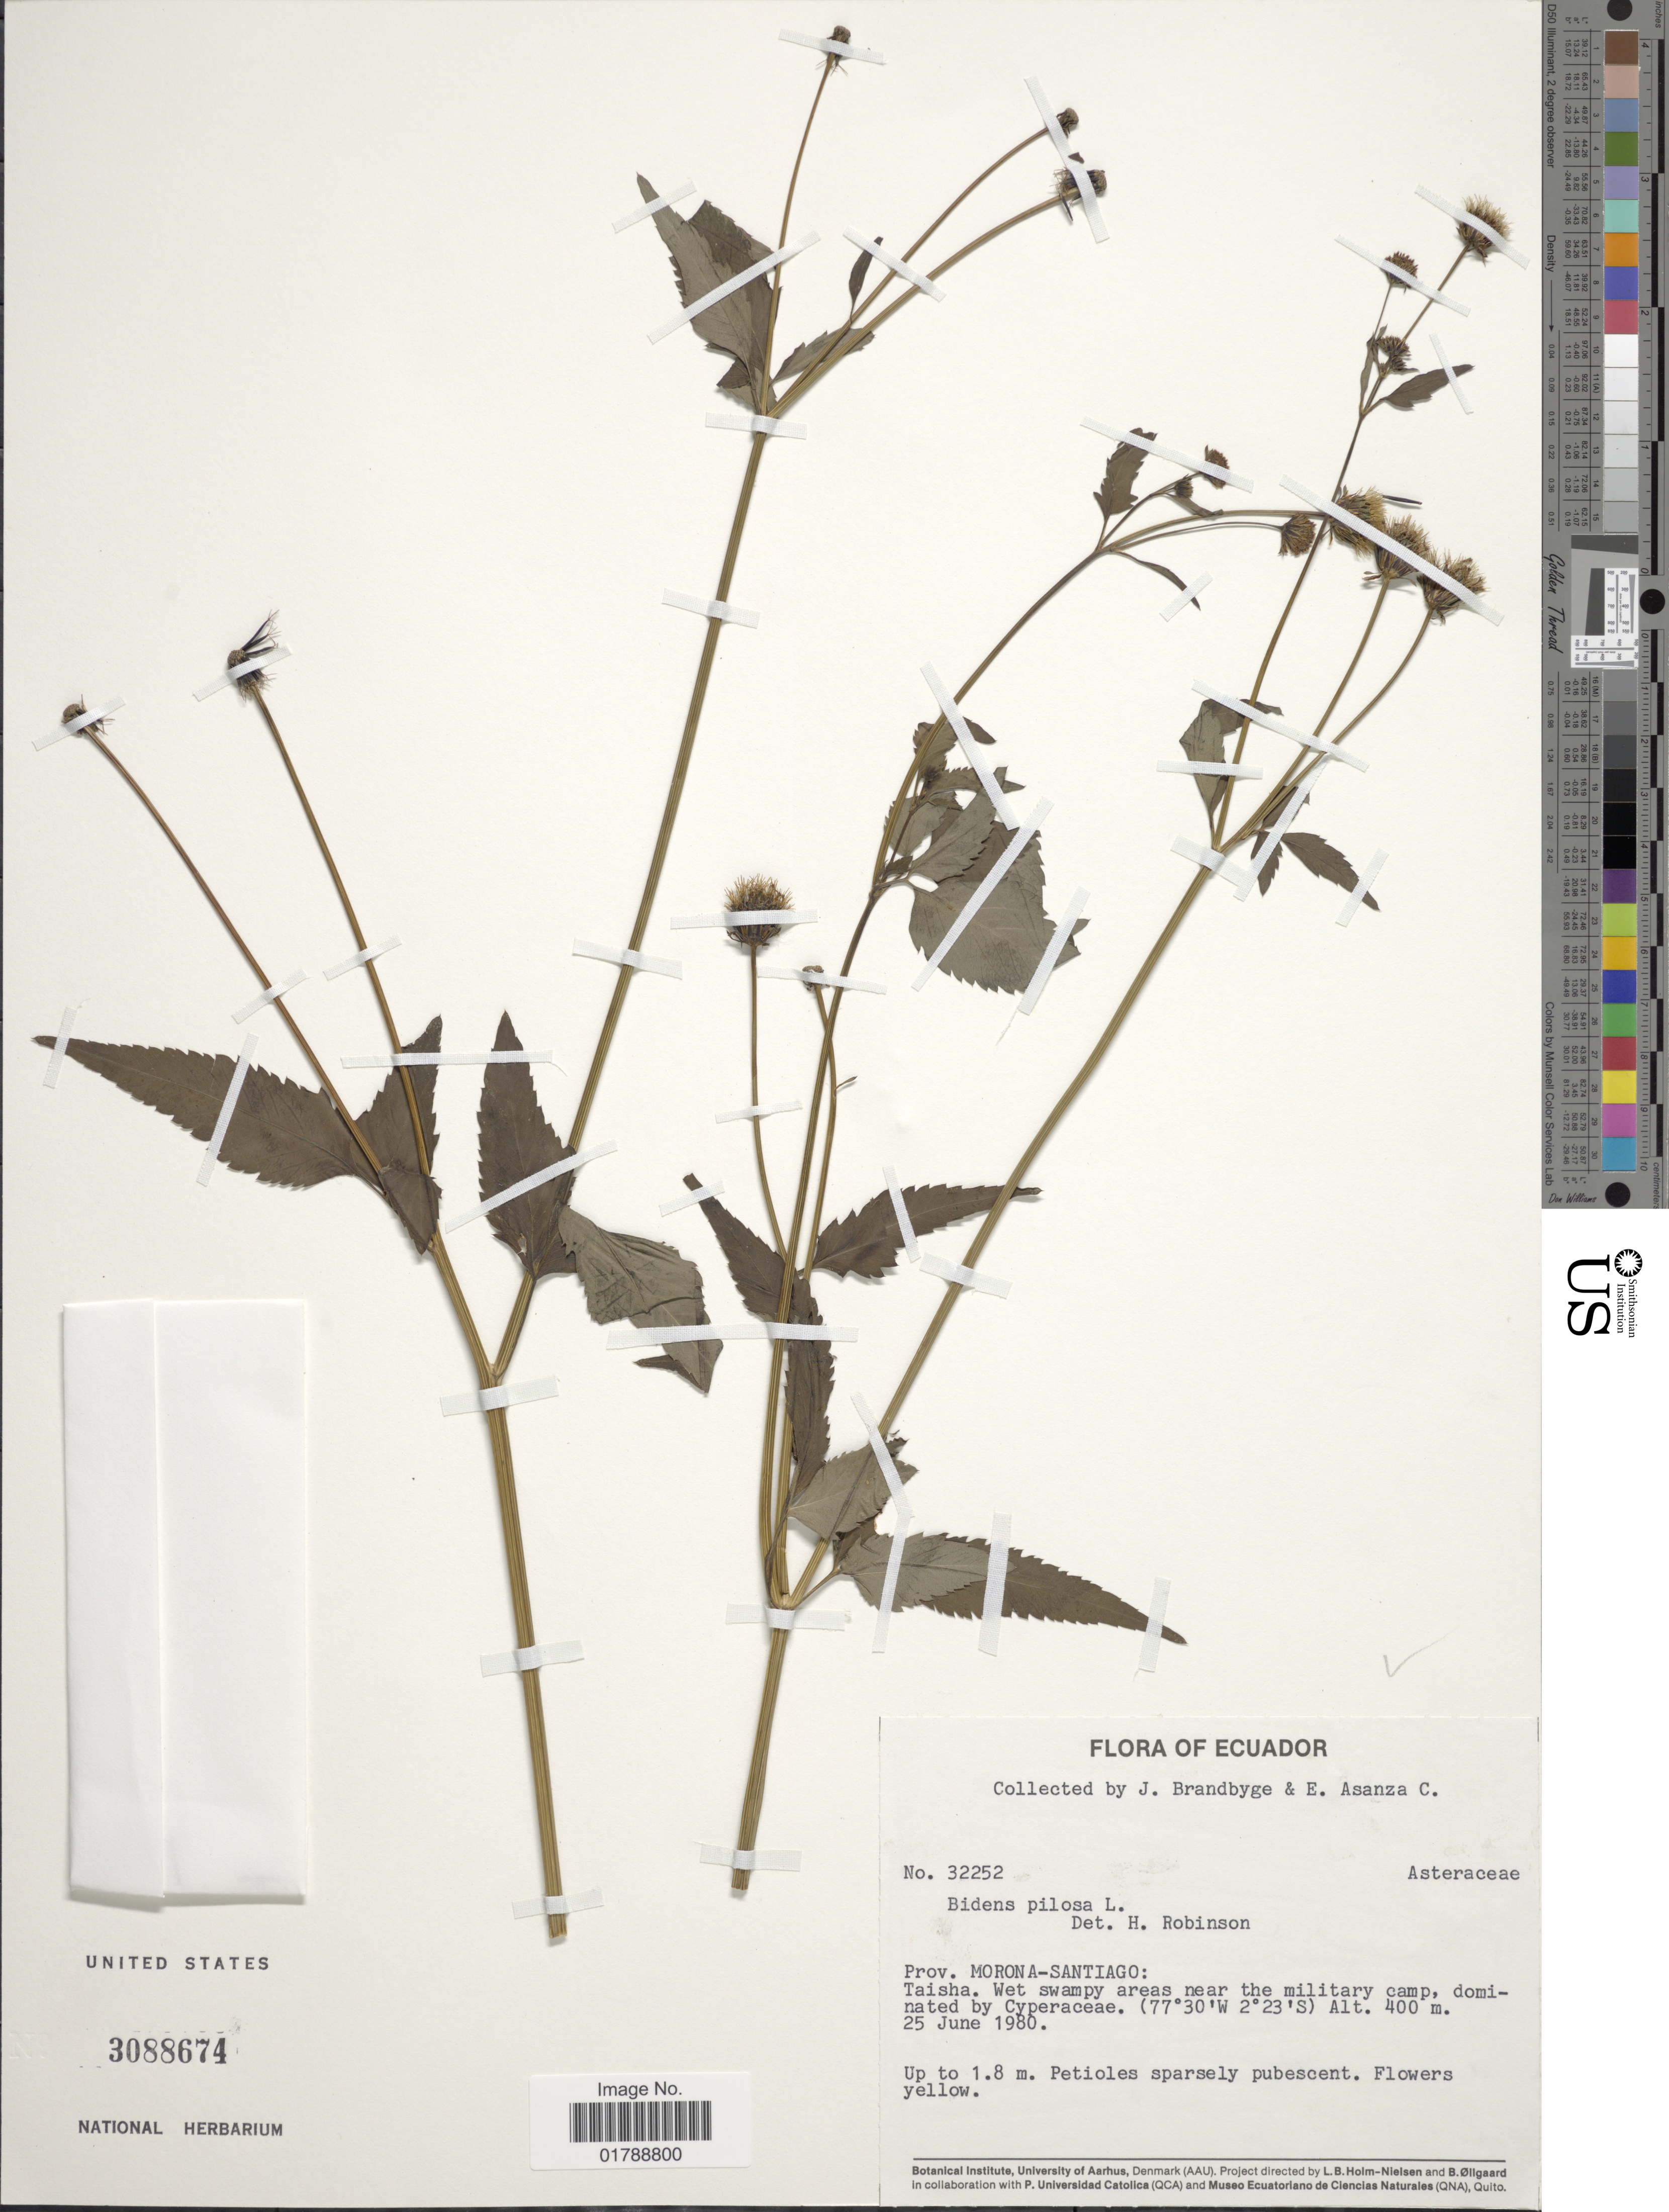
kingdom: Plantae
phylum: Tracheophyta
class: Magnoliopsida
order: Asterales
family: Asteraceae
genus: Bidens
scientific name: Bidens pilosa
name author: L.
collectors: J. Brandbyge & E. Asanza C.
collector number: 32252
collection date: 1980-06-25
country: Ecuador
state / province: Morona-Santiago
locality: Taisha. near the military camp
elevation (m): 400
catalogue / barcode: US 3088674